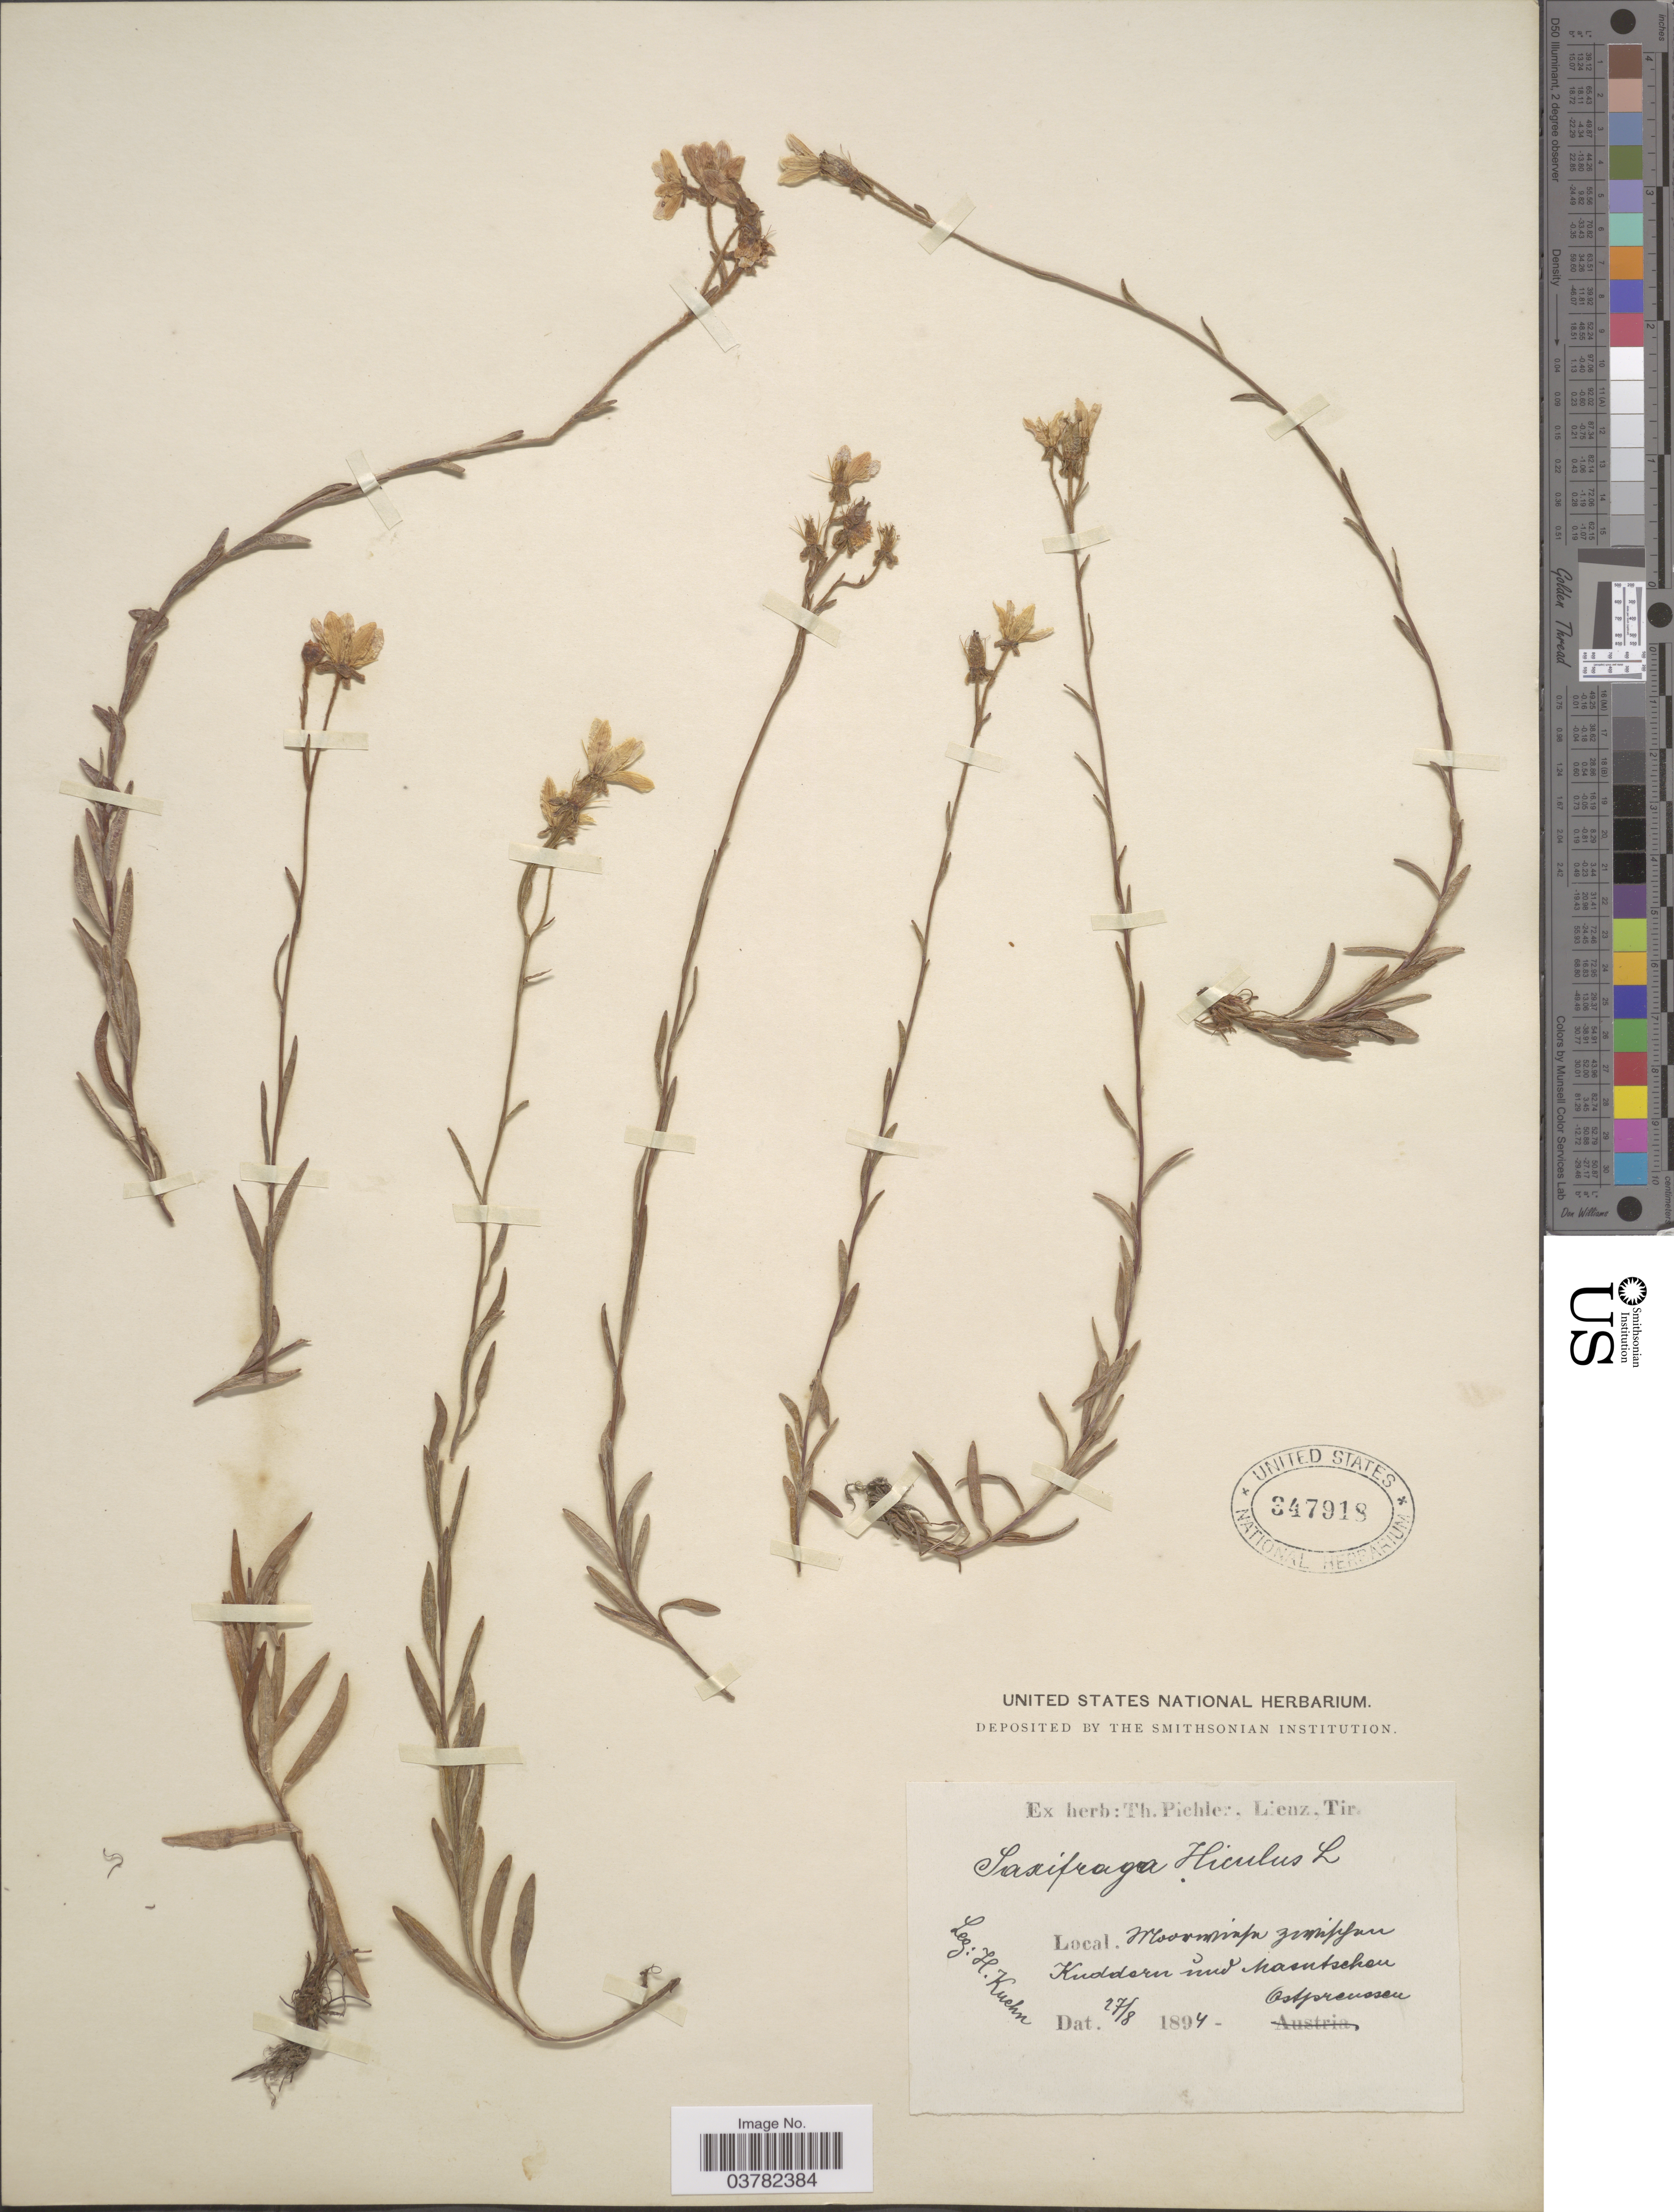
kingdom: Plantae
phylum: Tracheophyta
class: Magnoliopsida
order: Saxifragales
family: Saxifragaceae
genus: Saxifraga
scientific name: Saxifraga hirculus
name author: L.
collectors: H. Kuehn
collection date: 1894-08-27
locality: [illegible text]. Ostpreussen.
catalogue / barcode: US 347918